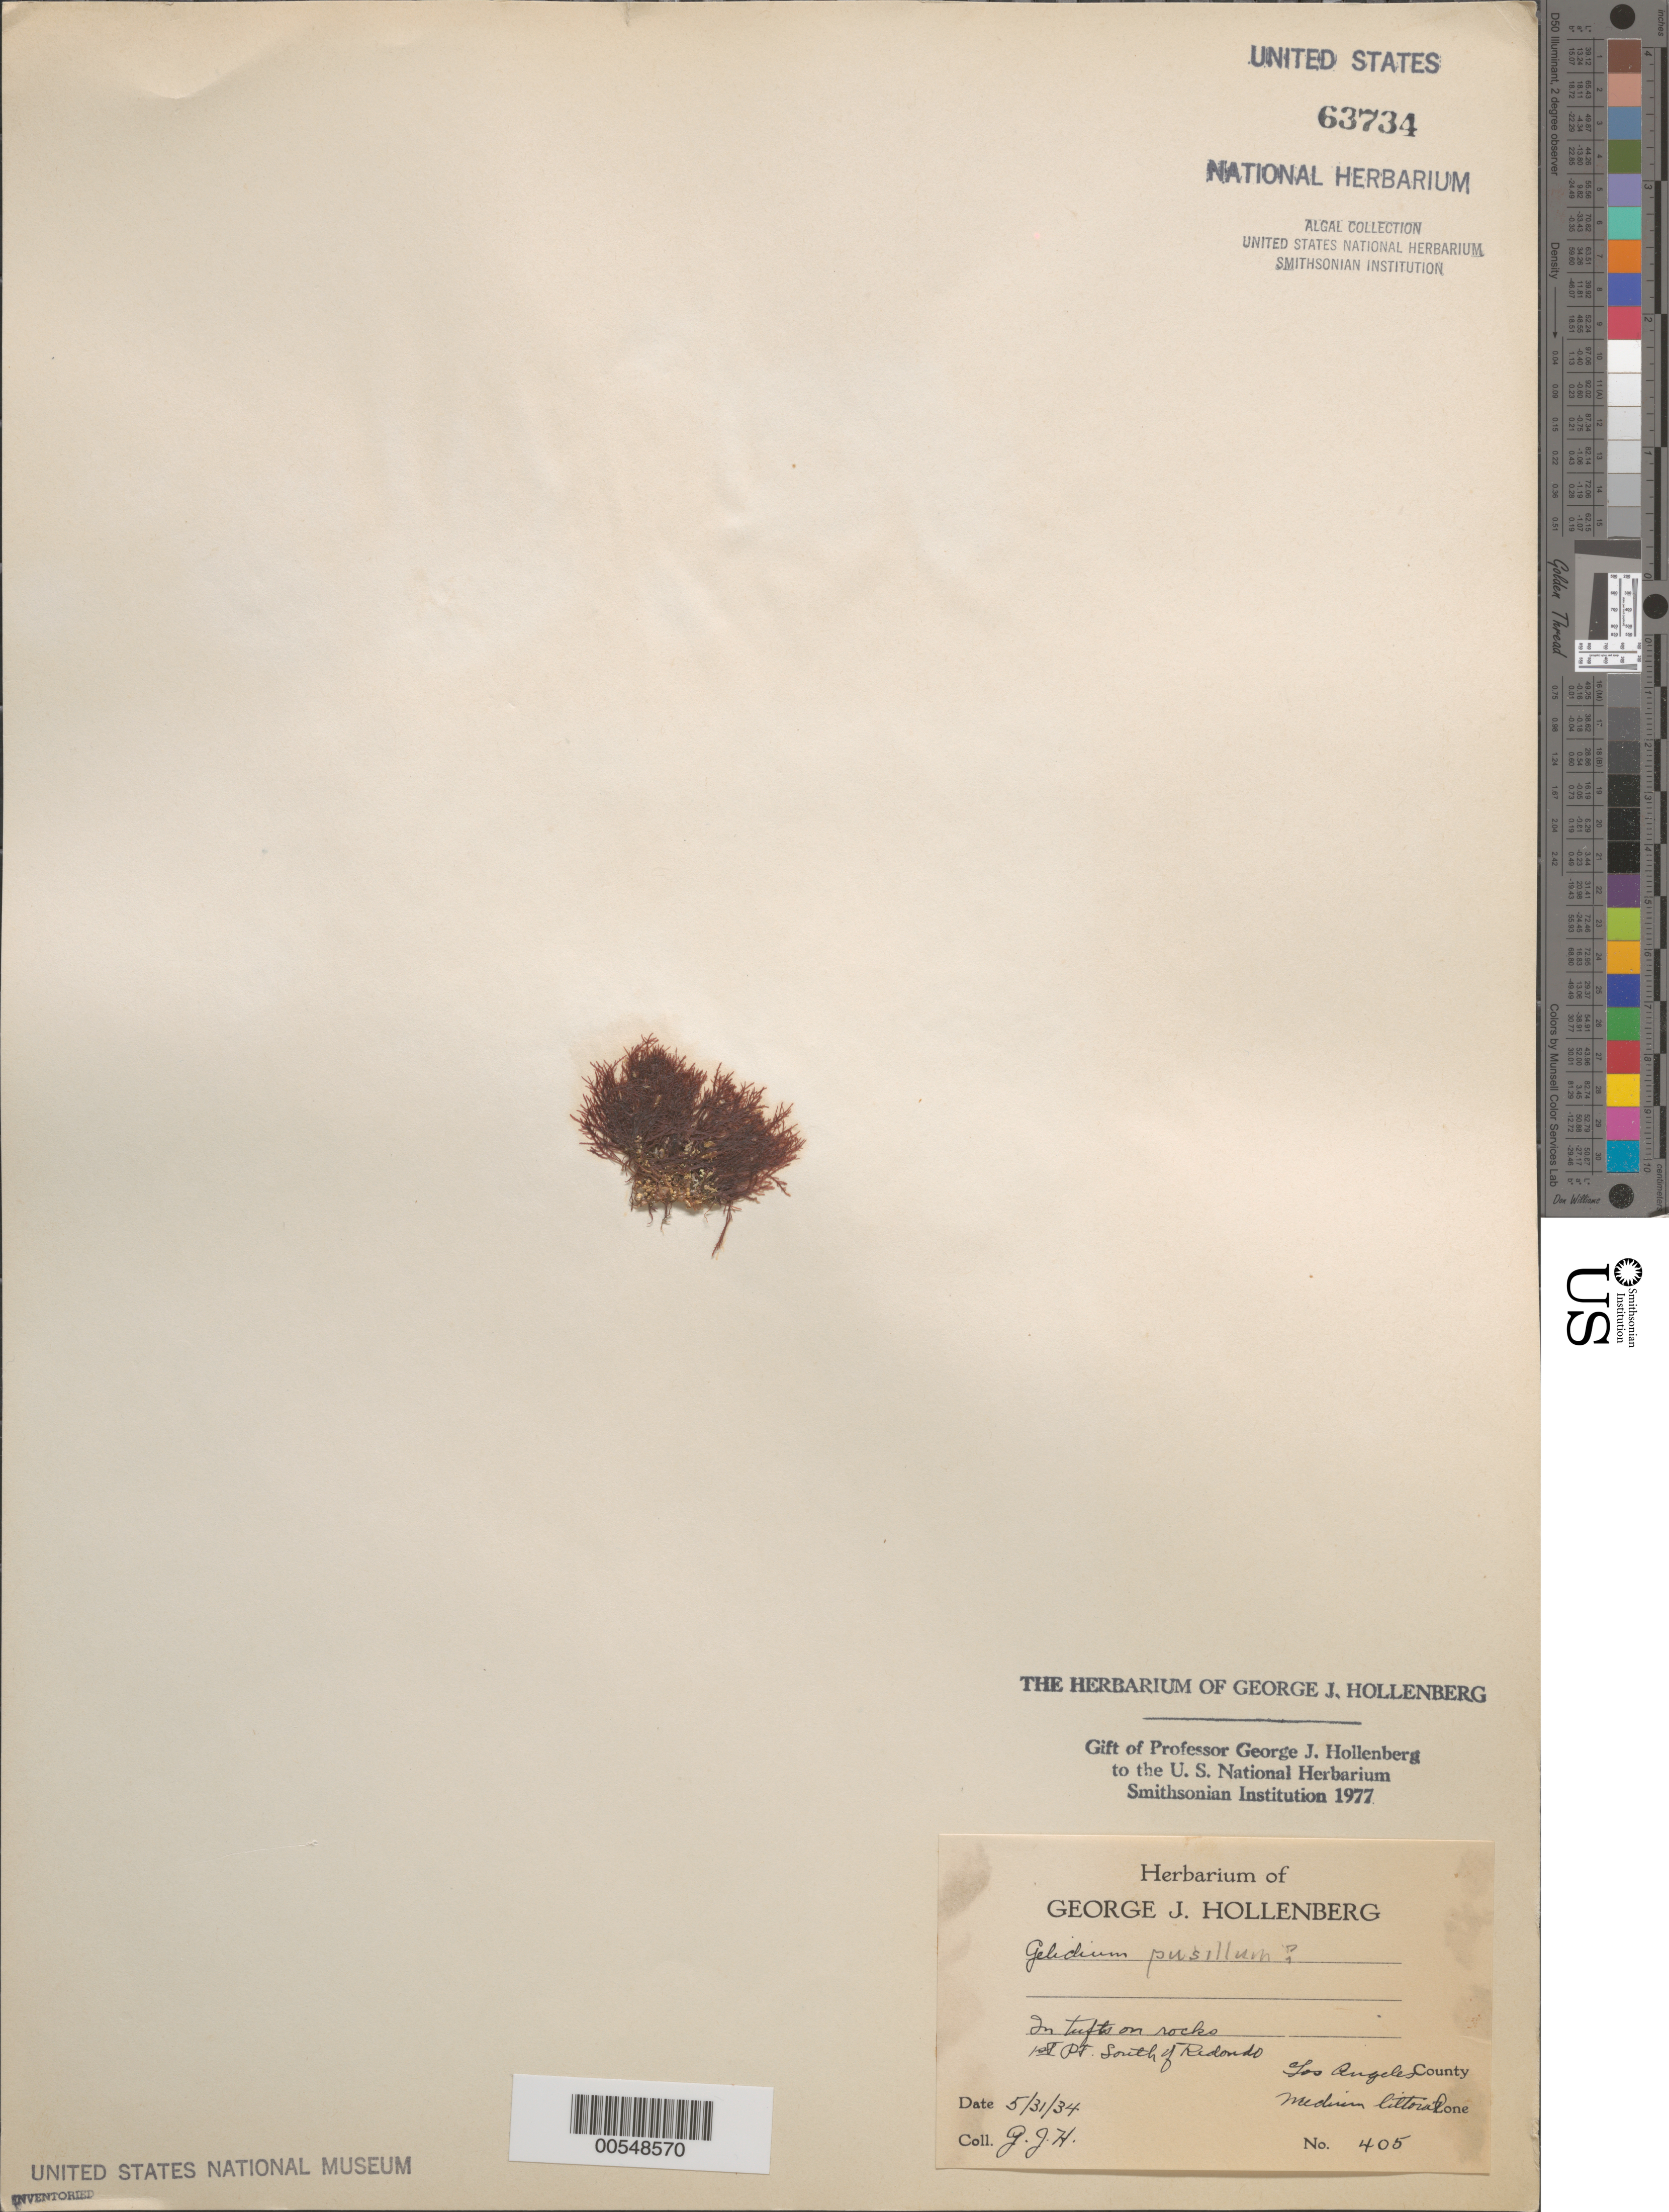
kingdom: Plantae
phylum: Rhodophyta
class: Florideophyceae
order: Gelidiales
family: Gelidiaceae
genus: Gelidium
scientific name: Gelidium pusillum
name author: (Stackh.) Le Jol.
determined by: Hollenberg, George J.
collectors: G. Hollenberg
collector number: GJH 405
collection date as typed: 31 May 1934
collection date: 1934-05-31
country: United States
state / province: California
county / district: Los Angeles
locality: First point south of Redondo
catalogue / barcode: US 63734